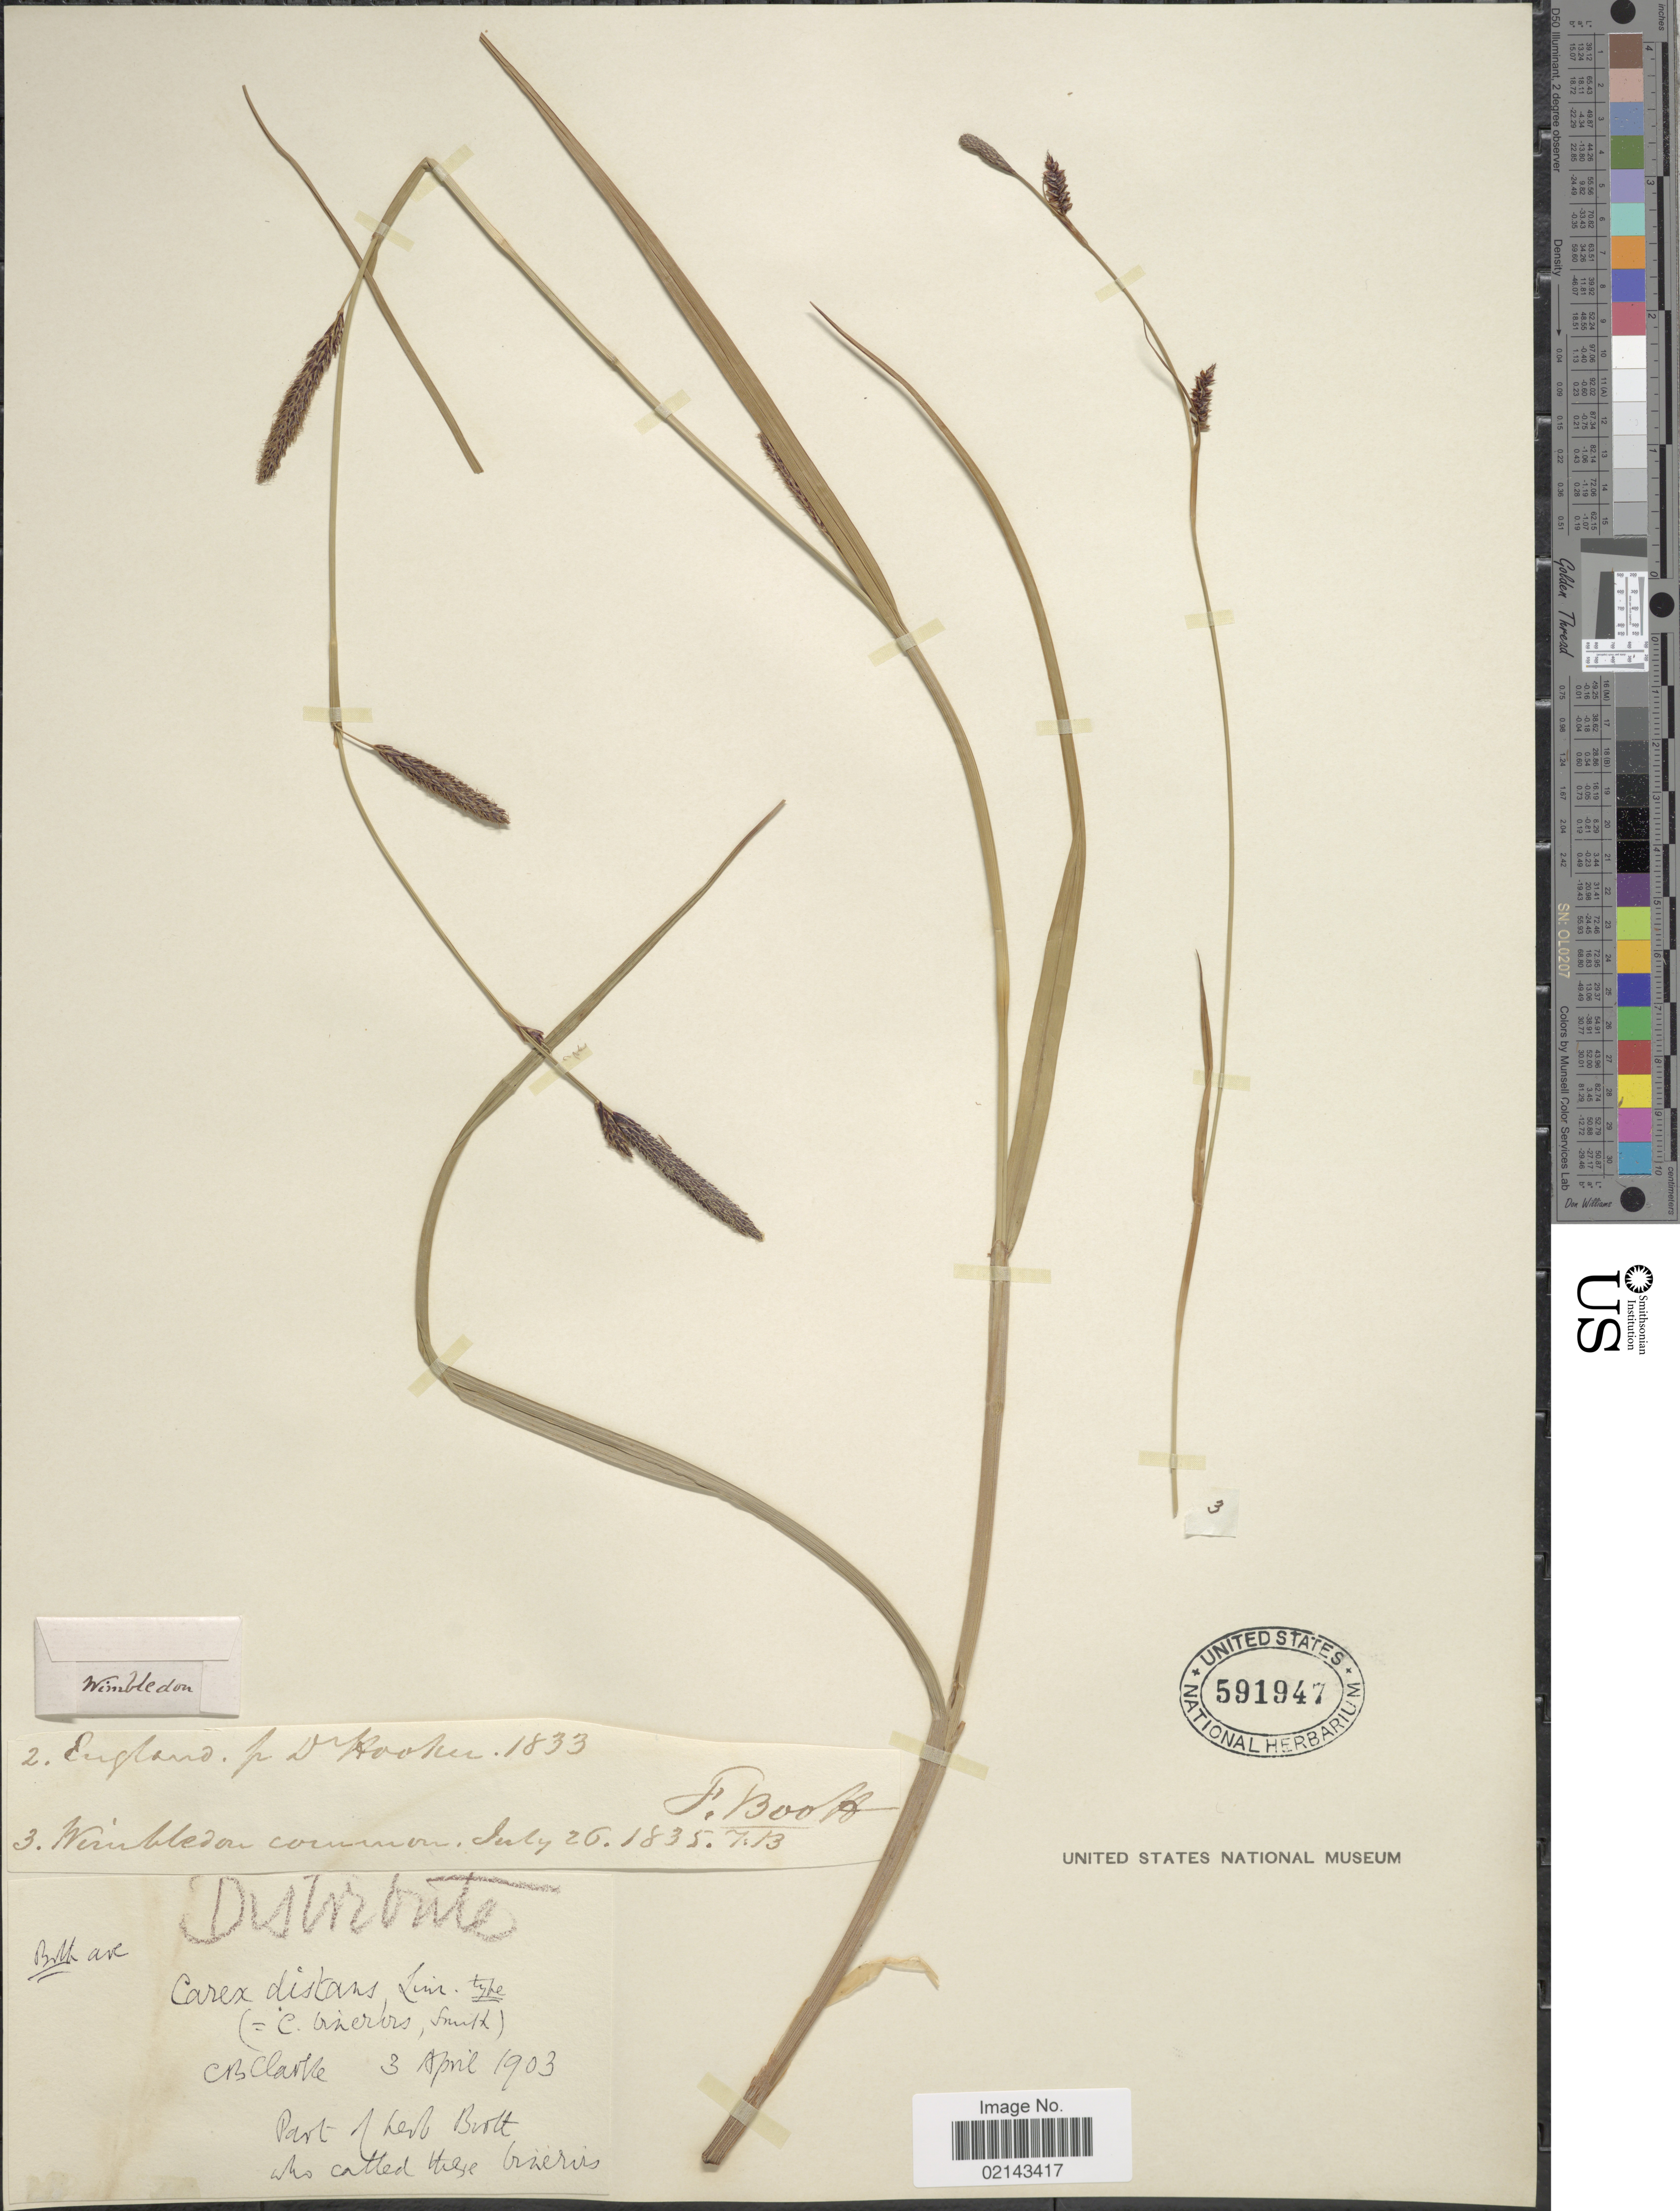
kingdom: Plantae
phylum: Tracheophyta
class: Liliopsida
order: Poales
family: Cyperaceae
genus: Carex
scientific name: Carex distans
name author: L.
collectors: Dr. Hooker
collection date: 1833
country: United Kingdom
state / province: England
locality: England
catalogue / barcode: US 591947